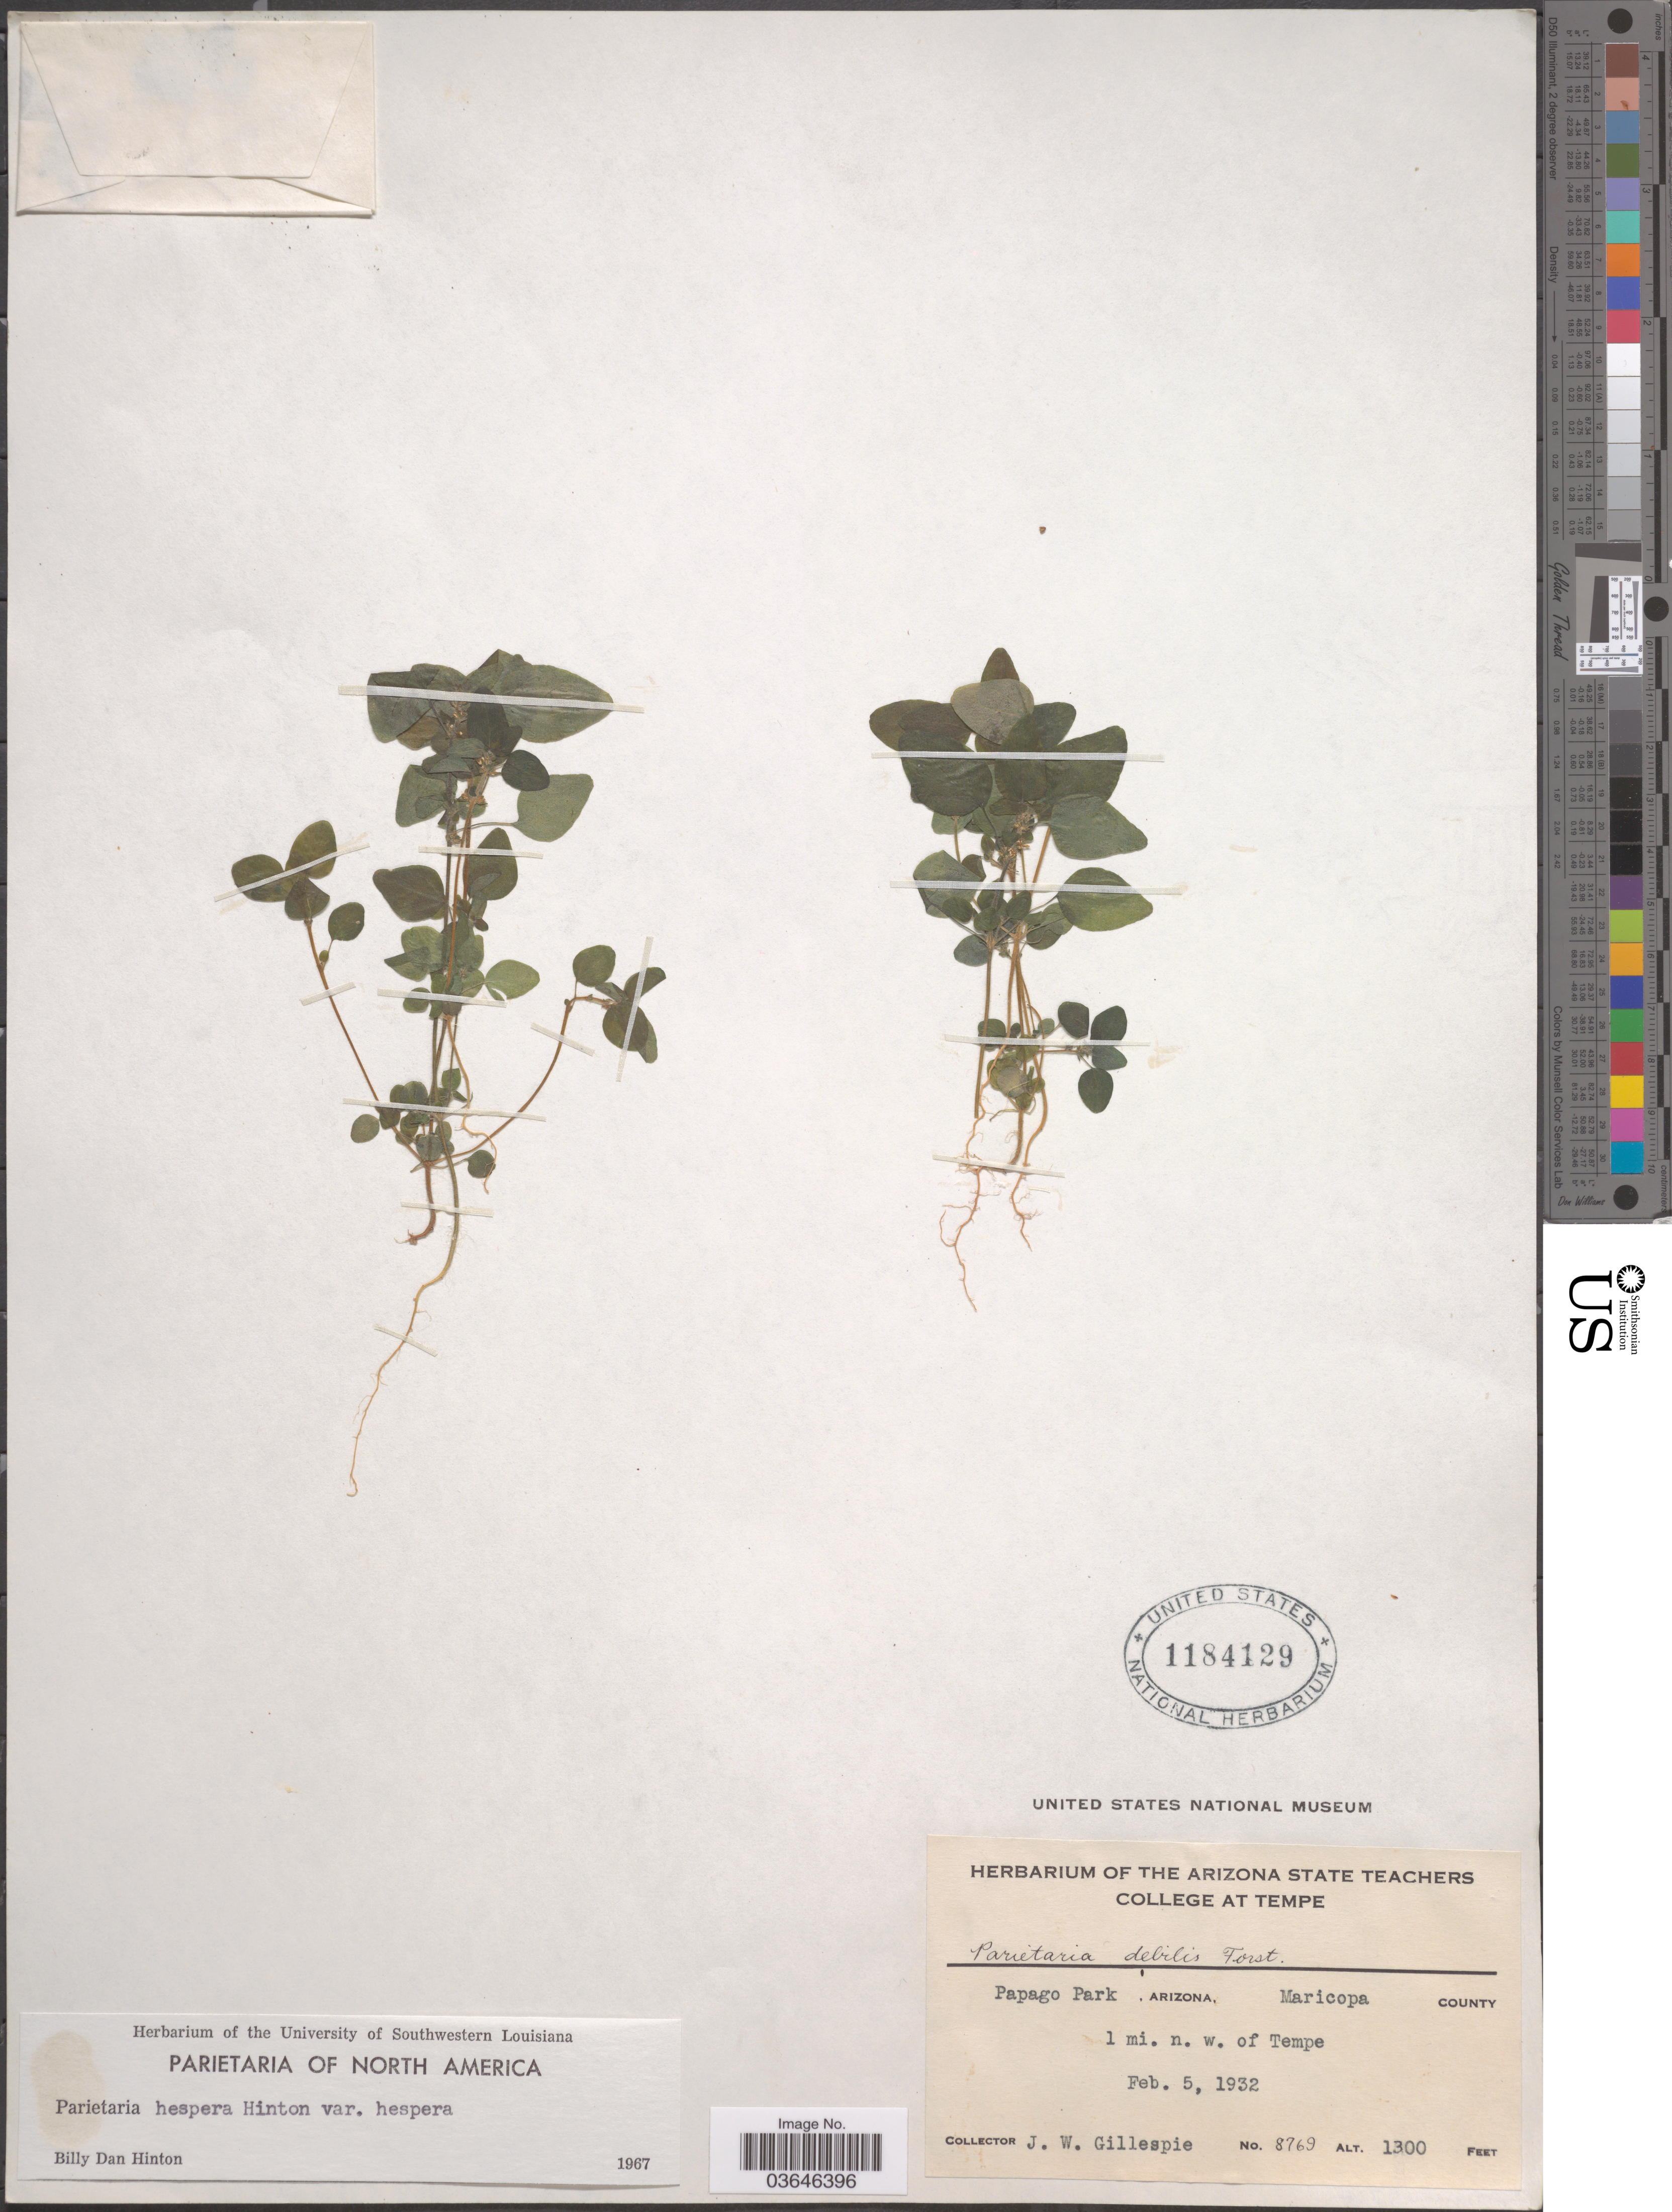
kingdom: Plantae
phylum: Tracheophyta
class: Magnoliopsida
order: Rosales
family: Urticaceae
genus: Parietaria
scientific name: Parietaria hespera var. hespera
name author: Hinton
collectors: J. W. Gillespie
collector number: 8769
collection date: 1932-02-05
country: United States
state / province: Arizona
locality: Papago Park, Maricopa County. 1 mi. n. w. of Tempe.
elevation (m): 396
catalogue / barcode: US 1184129